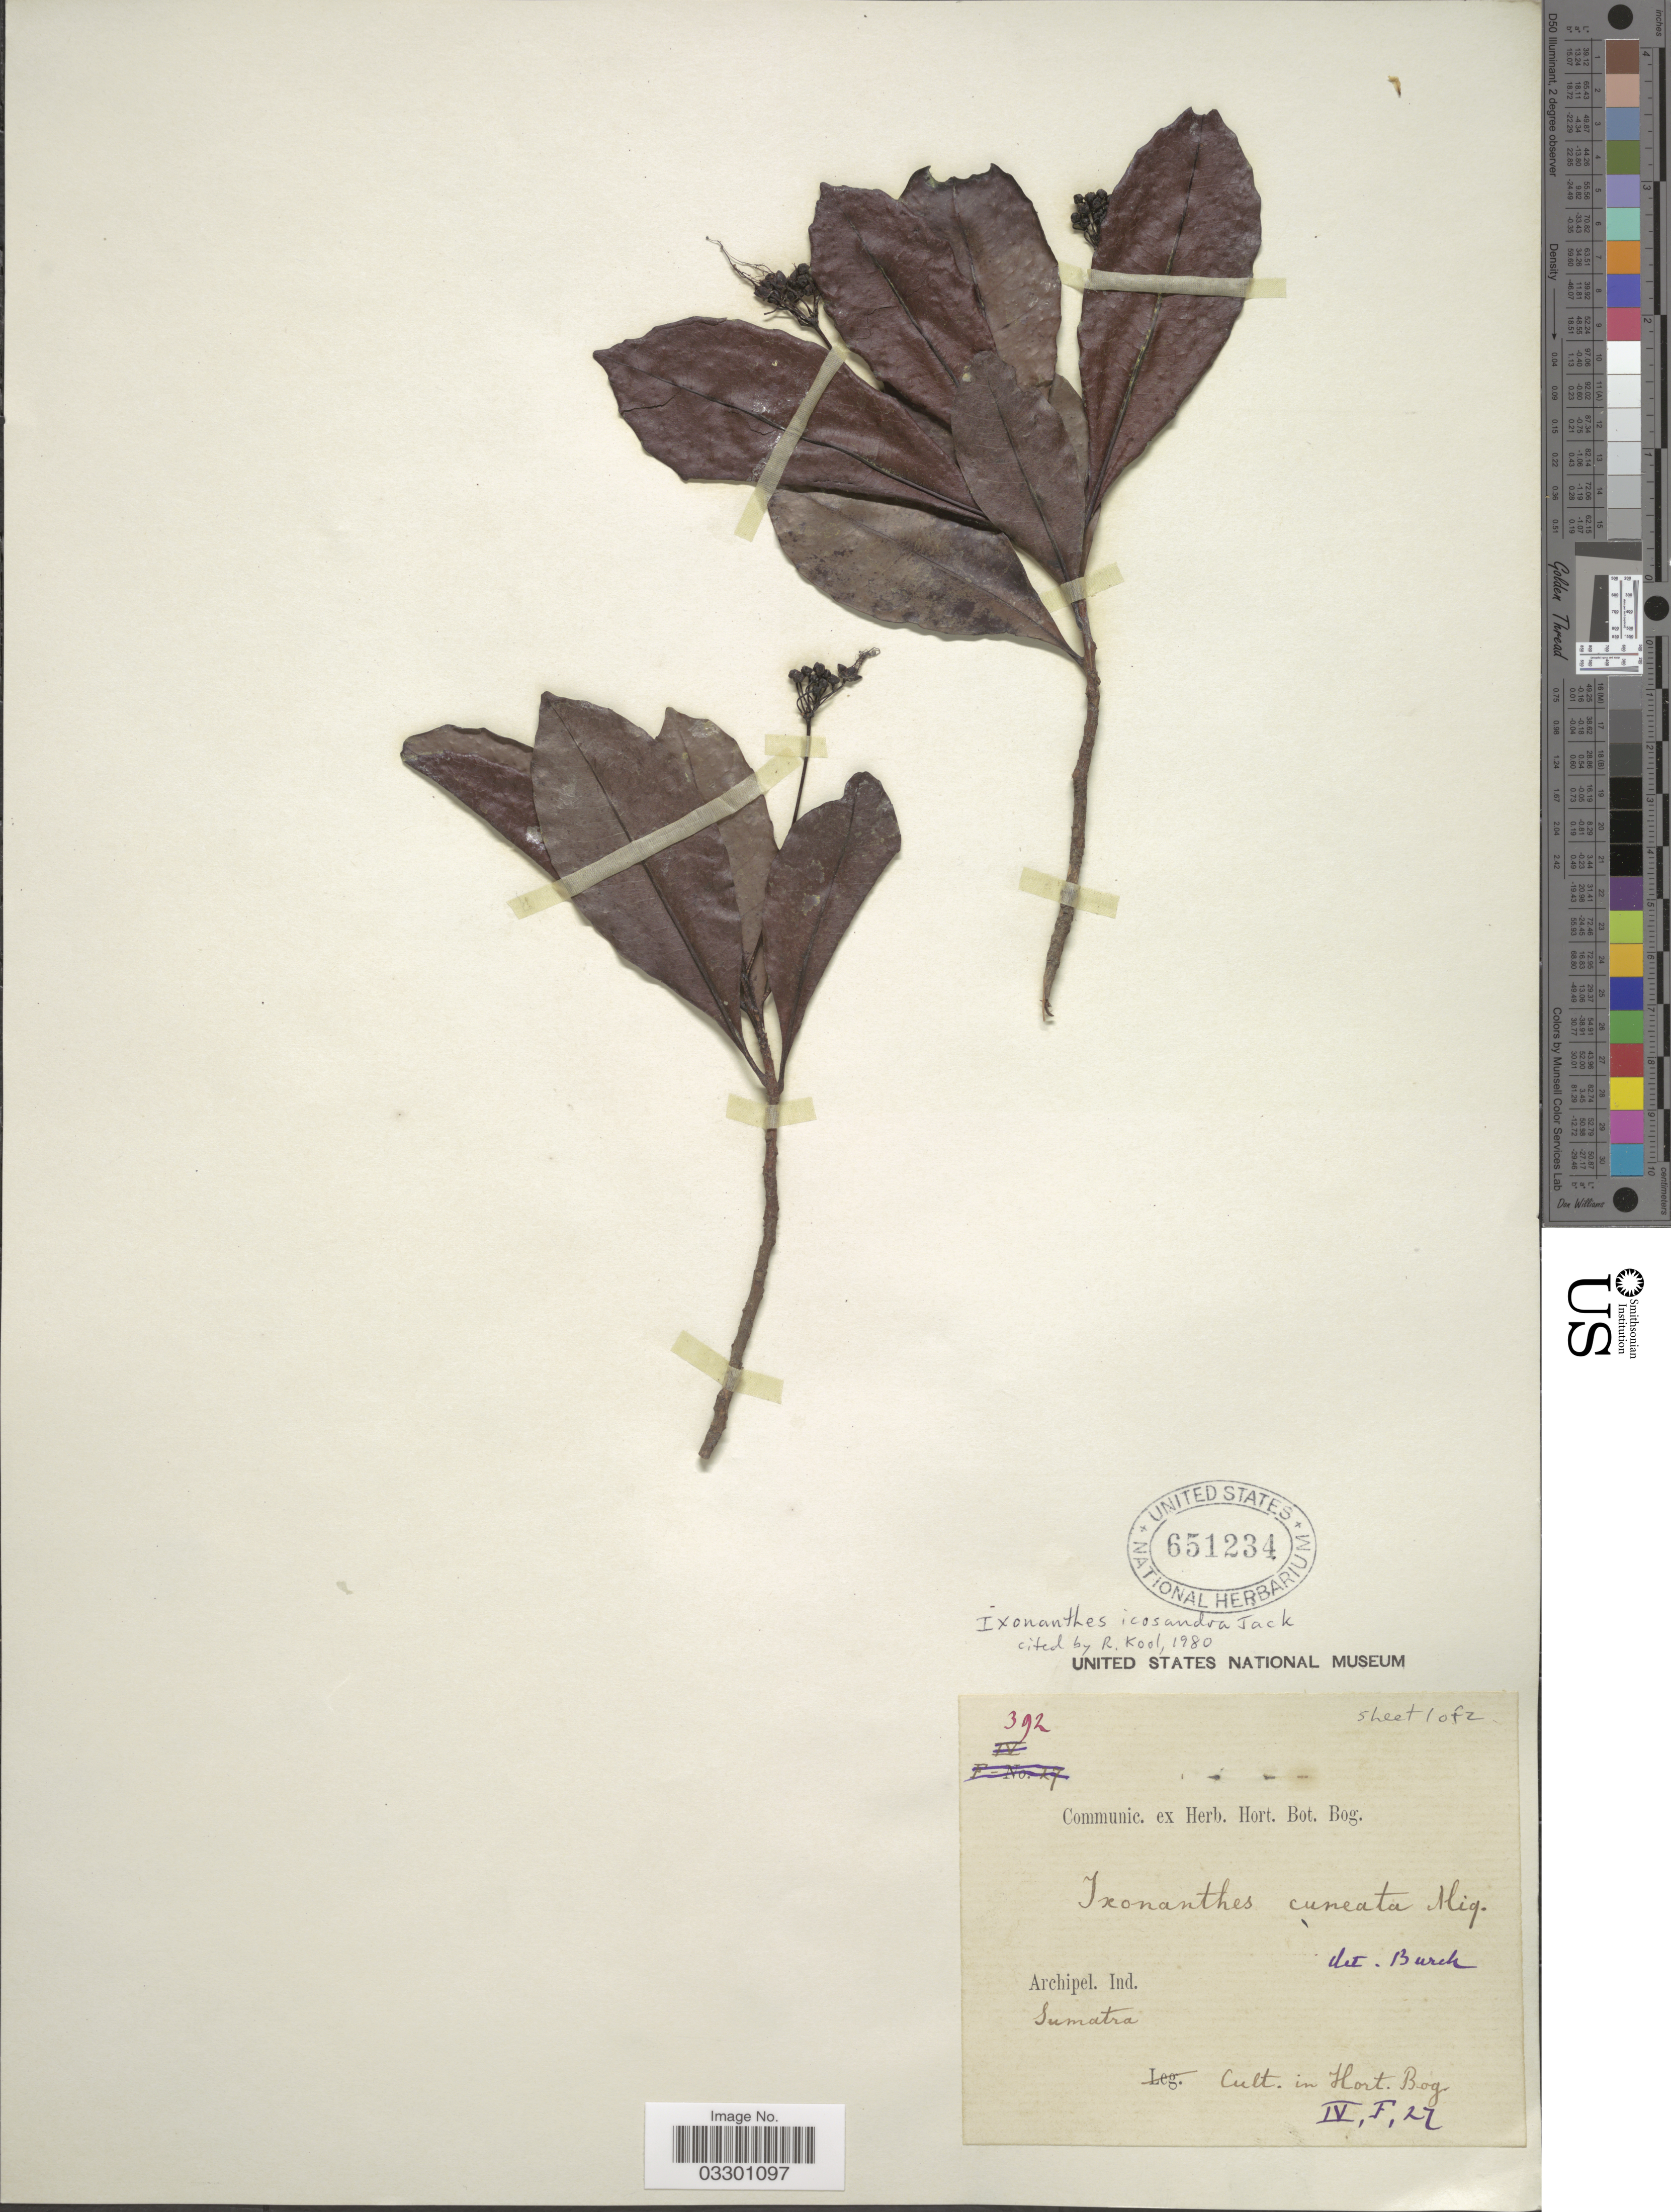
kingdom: Plantae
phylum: Tracheophyta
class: Magnoliopsida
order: Malpighiales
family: Ixonanthaceae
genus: Ixonanthes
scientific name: Ixonanthes icosandra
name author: Jack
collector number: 392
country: Indonesia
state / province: Sumatra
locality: Archipel. Ind. Cult. in Hort. Bog. IV, F, 27.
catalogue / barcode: US 651234